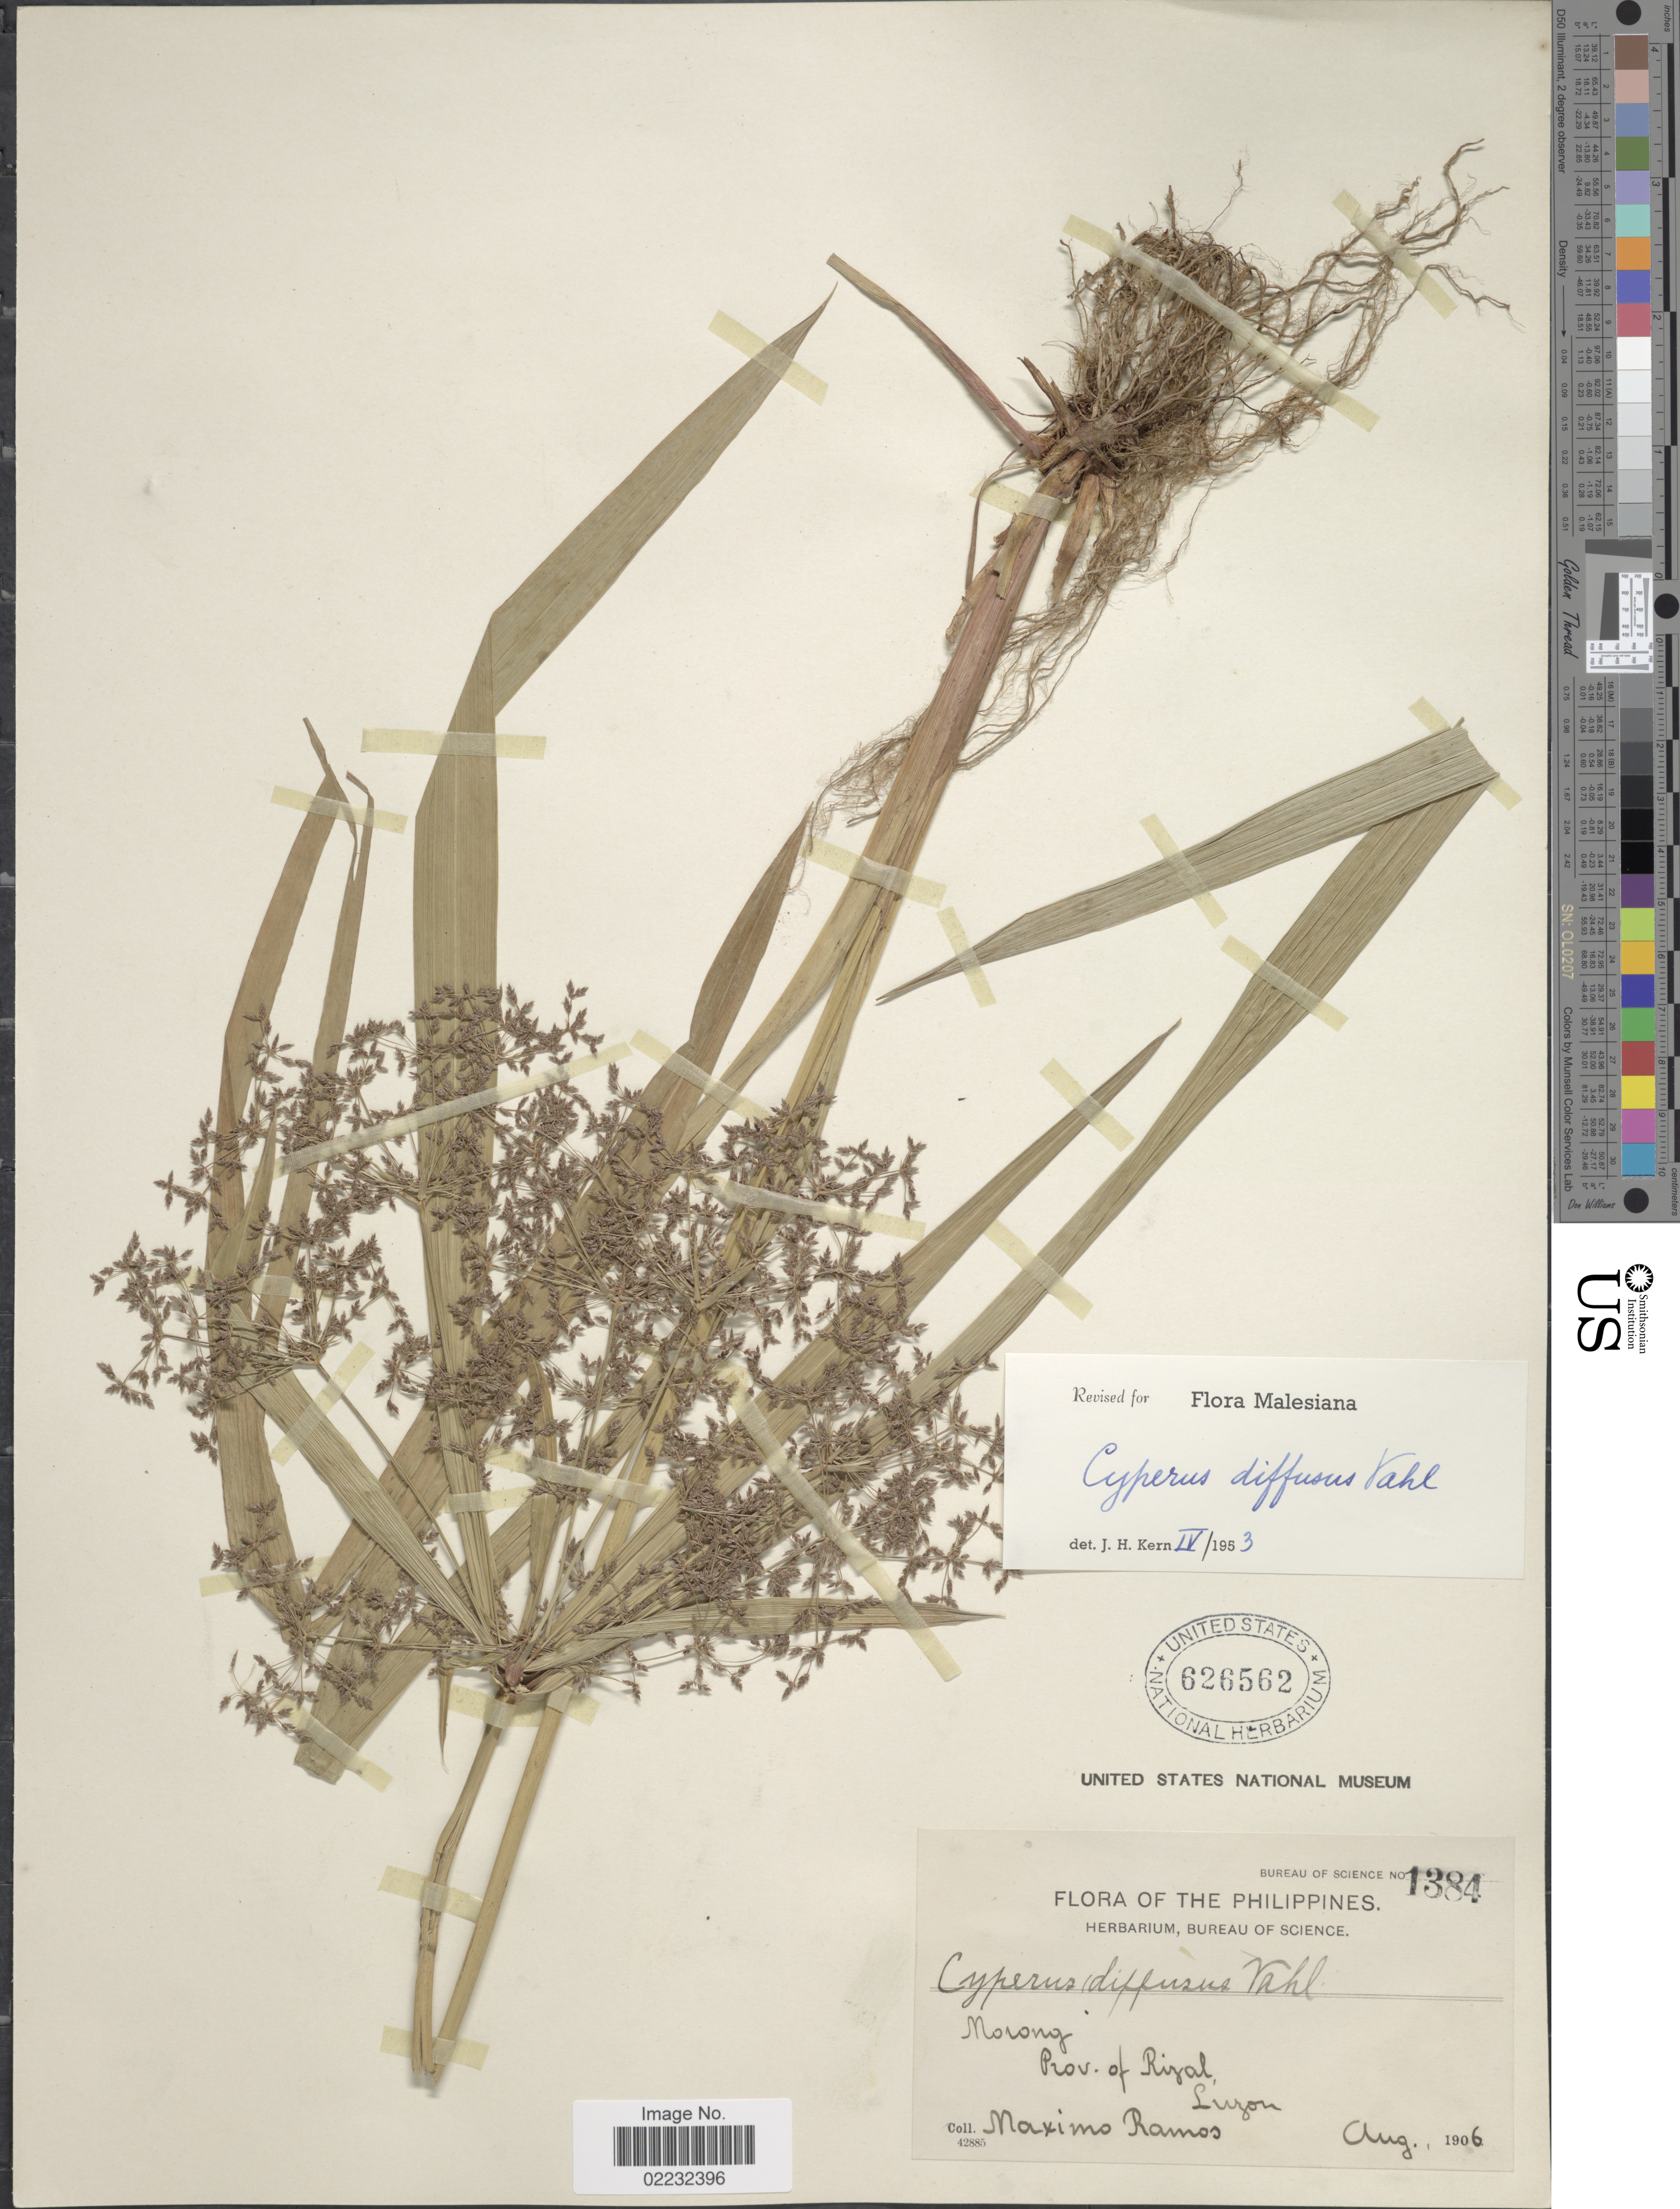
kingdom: Plantae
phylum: Tracheophyta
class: Liliopsida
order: Poales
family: Cyperaceae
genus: Cyperus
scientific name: Cyperus diffusus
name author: Vahl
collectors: M. Ramos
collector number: Bureau of Science 1384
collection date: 1906-08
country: Philippines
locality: Morong, Prov. of Rizal, Luzon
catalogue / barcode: US 626562